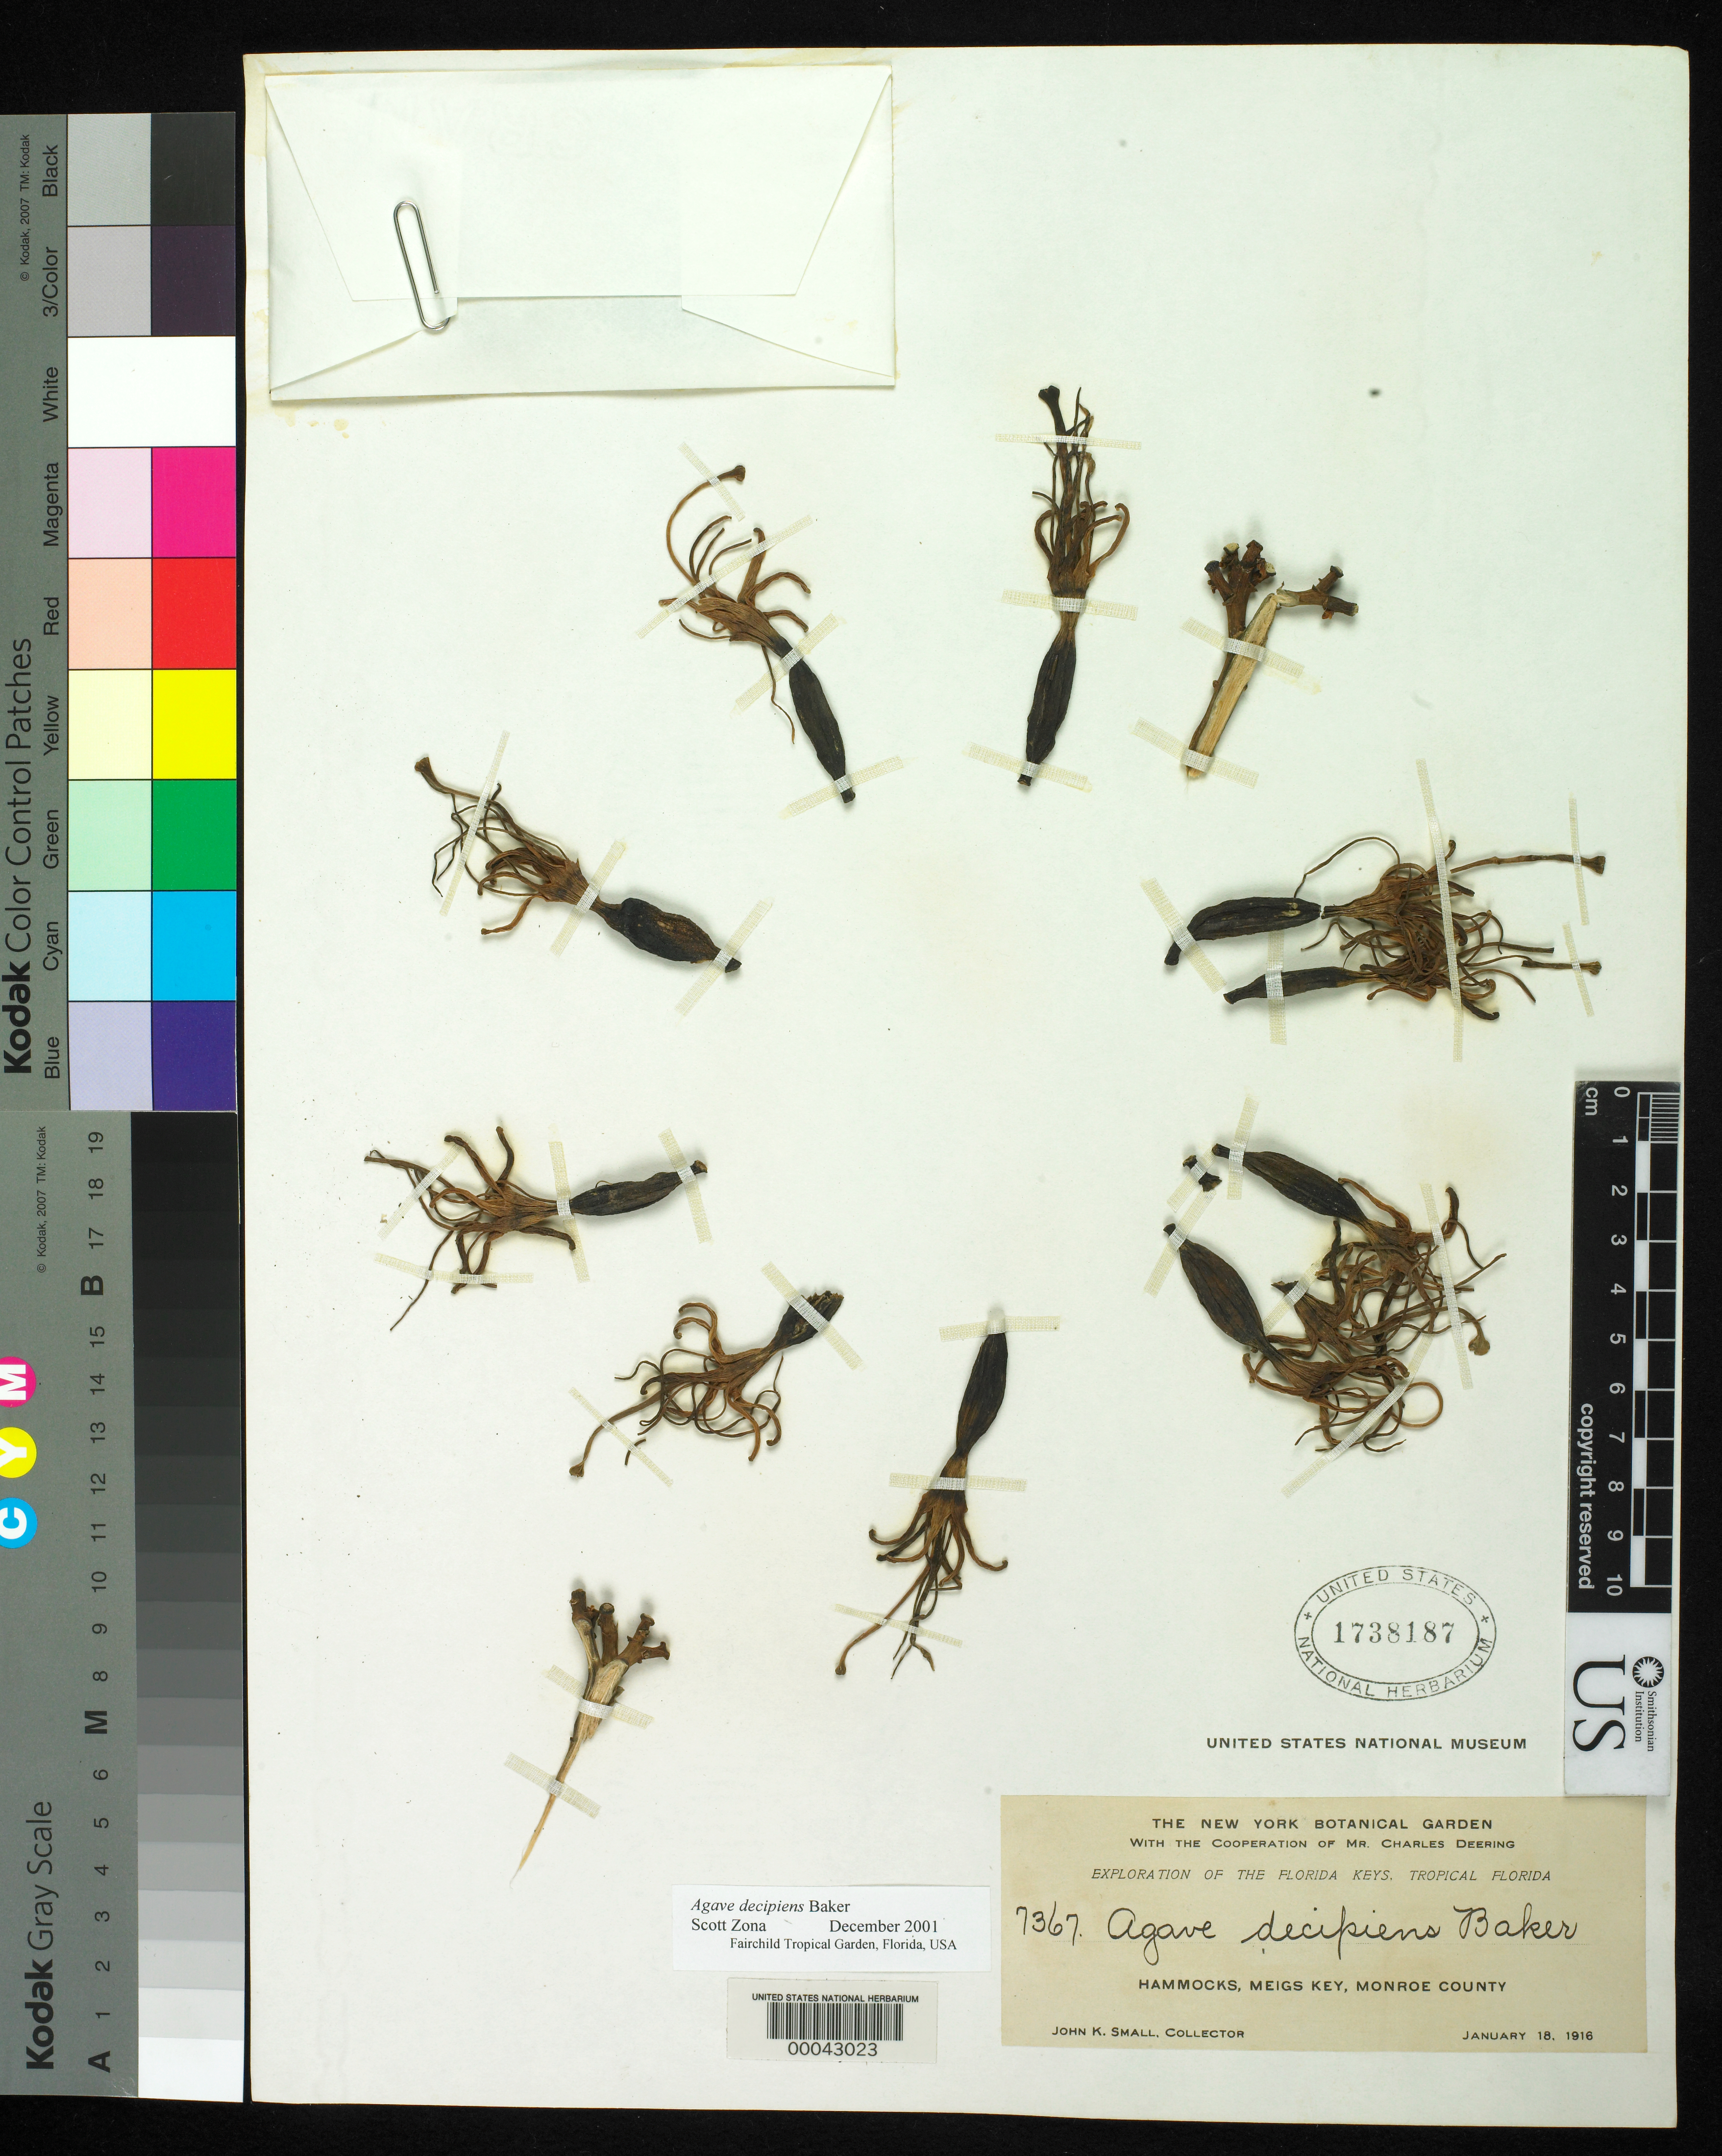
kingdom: Plantae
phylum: Tracheophyta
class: Liliopsida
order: Asparagales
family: Asparagaceae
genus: Agave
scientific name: Agave decipiens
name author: Baker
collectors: J. K. Small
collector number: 7367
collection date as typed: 18 Jan 1916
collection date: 1916-01-18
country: United States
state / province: Florida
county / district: Monroe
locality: Meigs Key.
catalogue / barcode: US 1738187